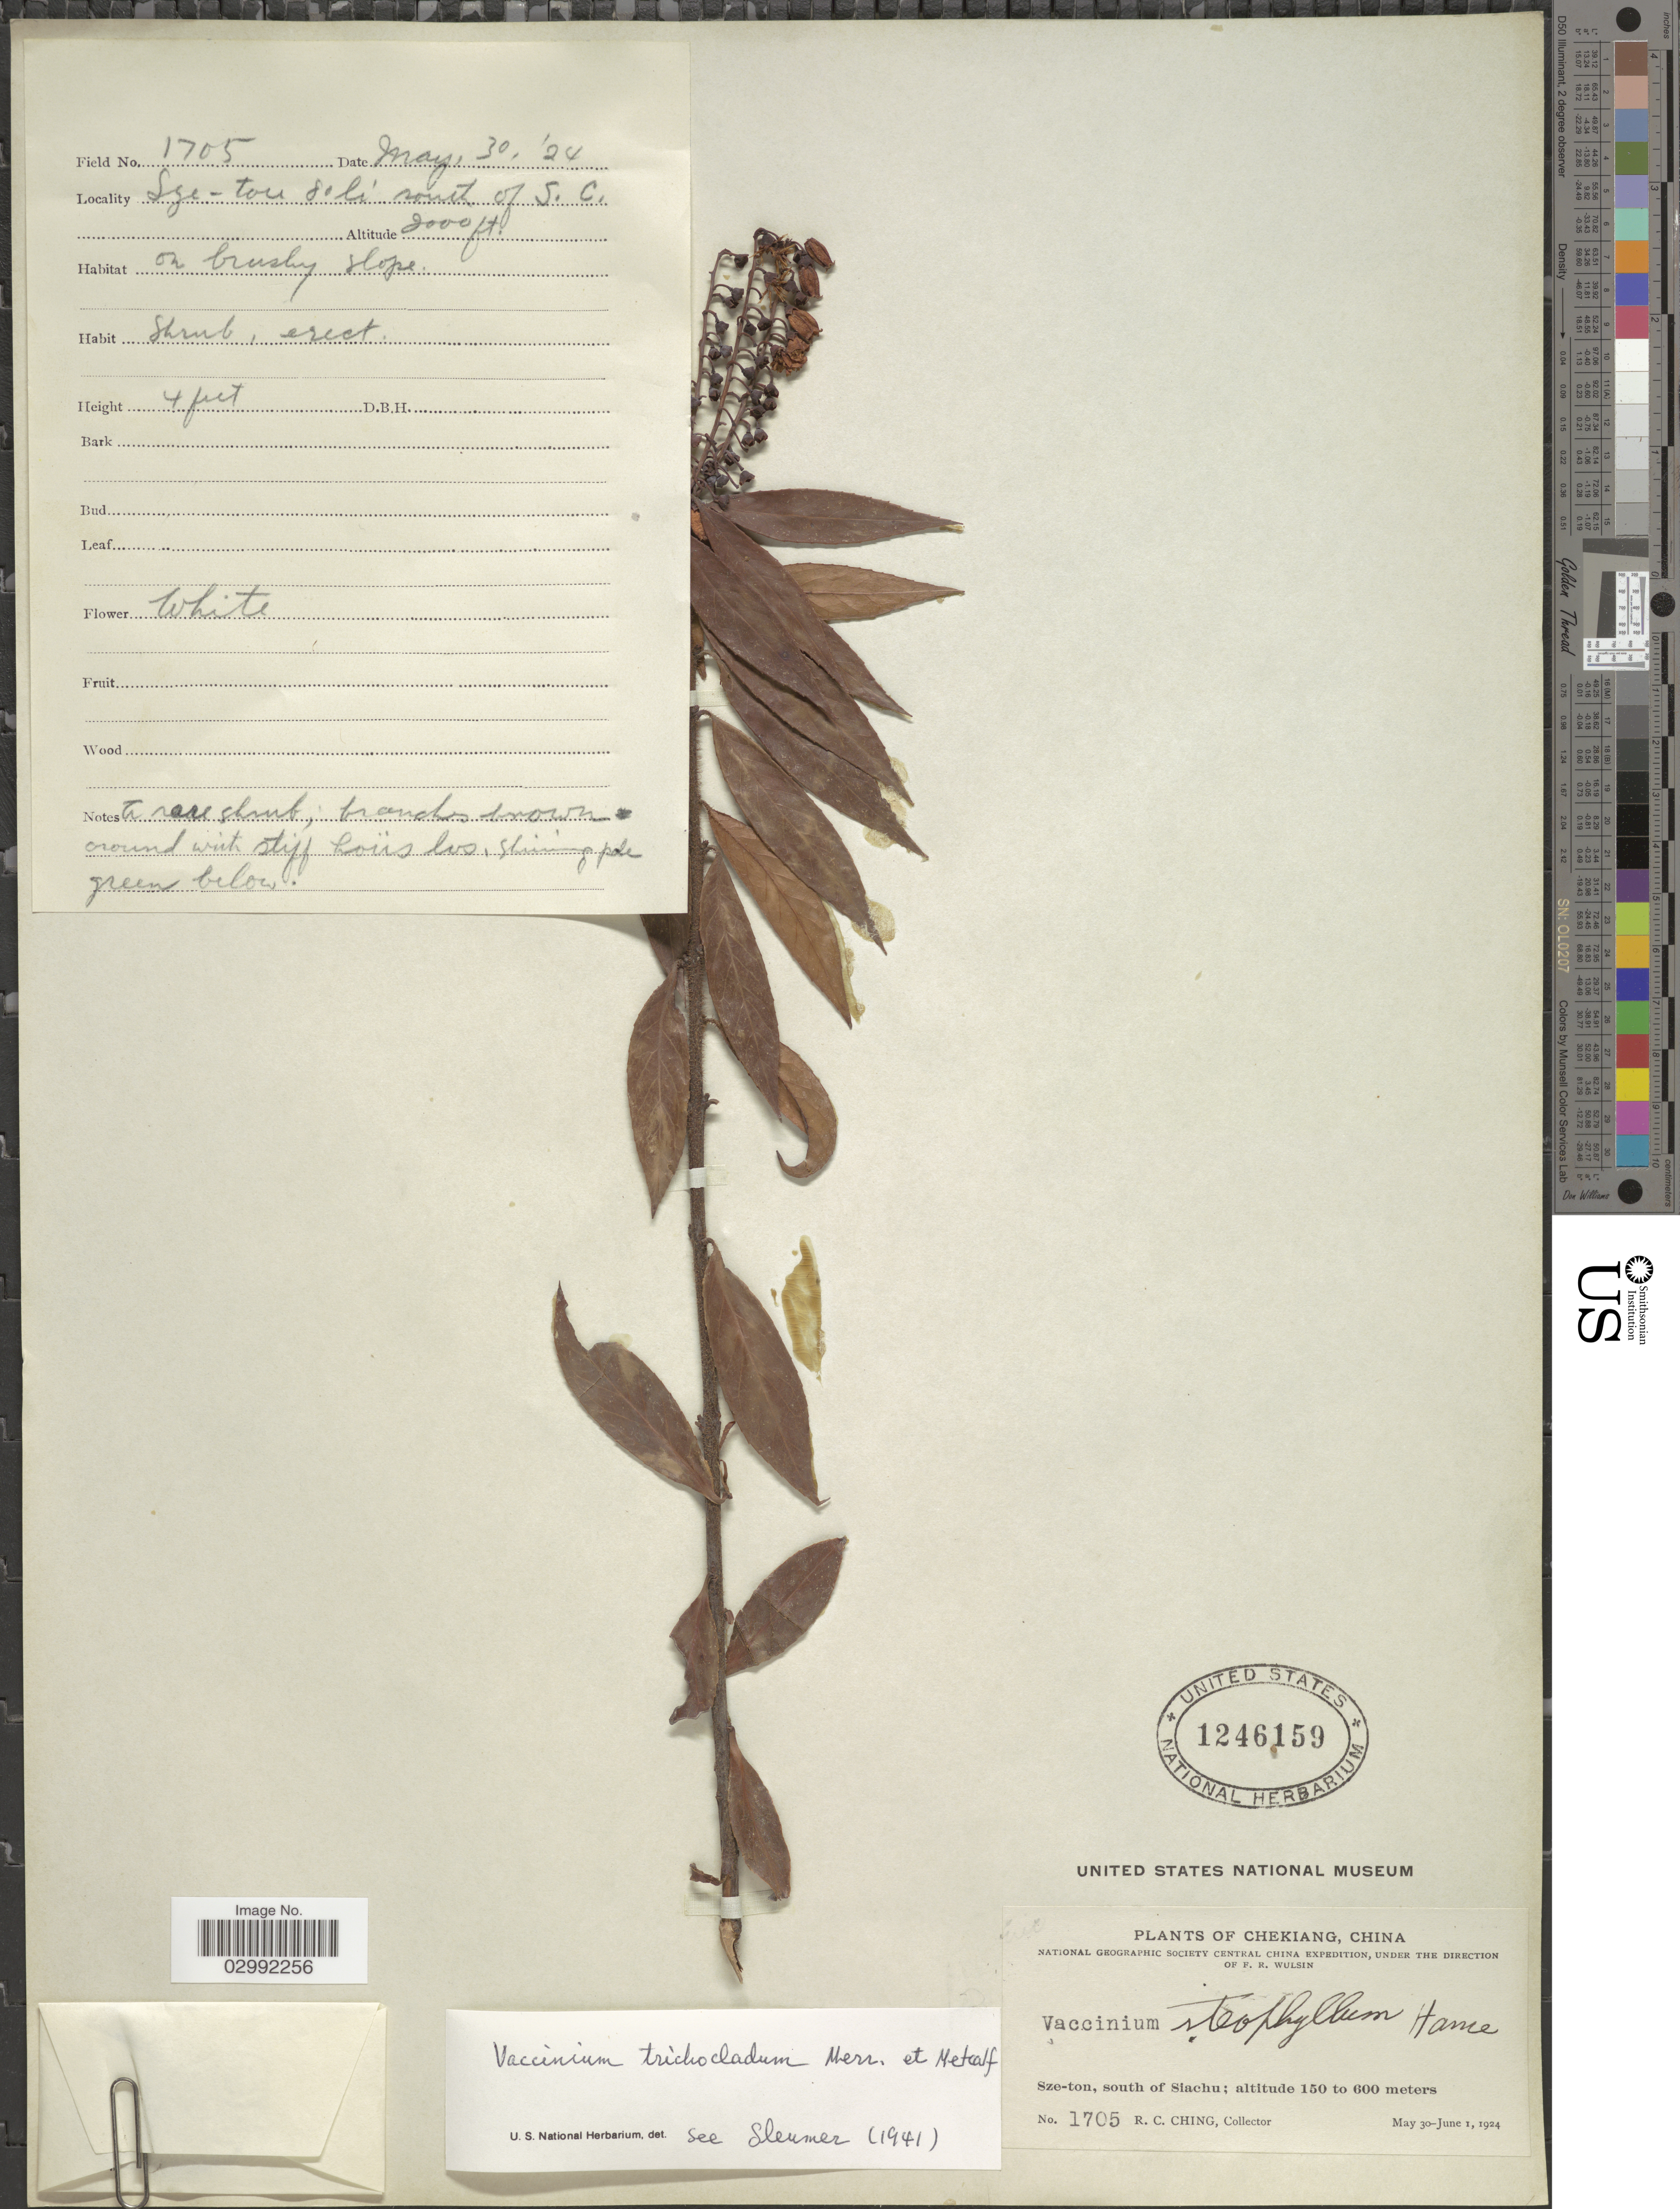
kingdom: Plantae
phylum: Tracheophyta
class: Magnoliopsida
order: Ericales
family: Ericaceae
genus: Vaccinium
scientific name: Vaccinium trichocladum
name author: Merr. & F.P. Metcalf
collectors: R. C. Ching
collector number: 1705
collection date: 1924-05-30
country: China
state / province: Zhejiang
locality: Chekiang. Sze-ton, south of Siachu.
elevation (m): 610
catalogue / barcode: US 1246159